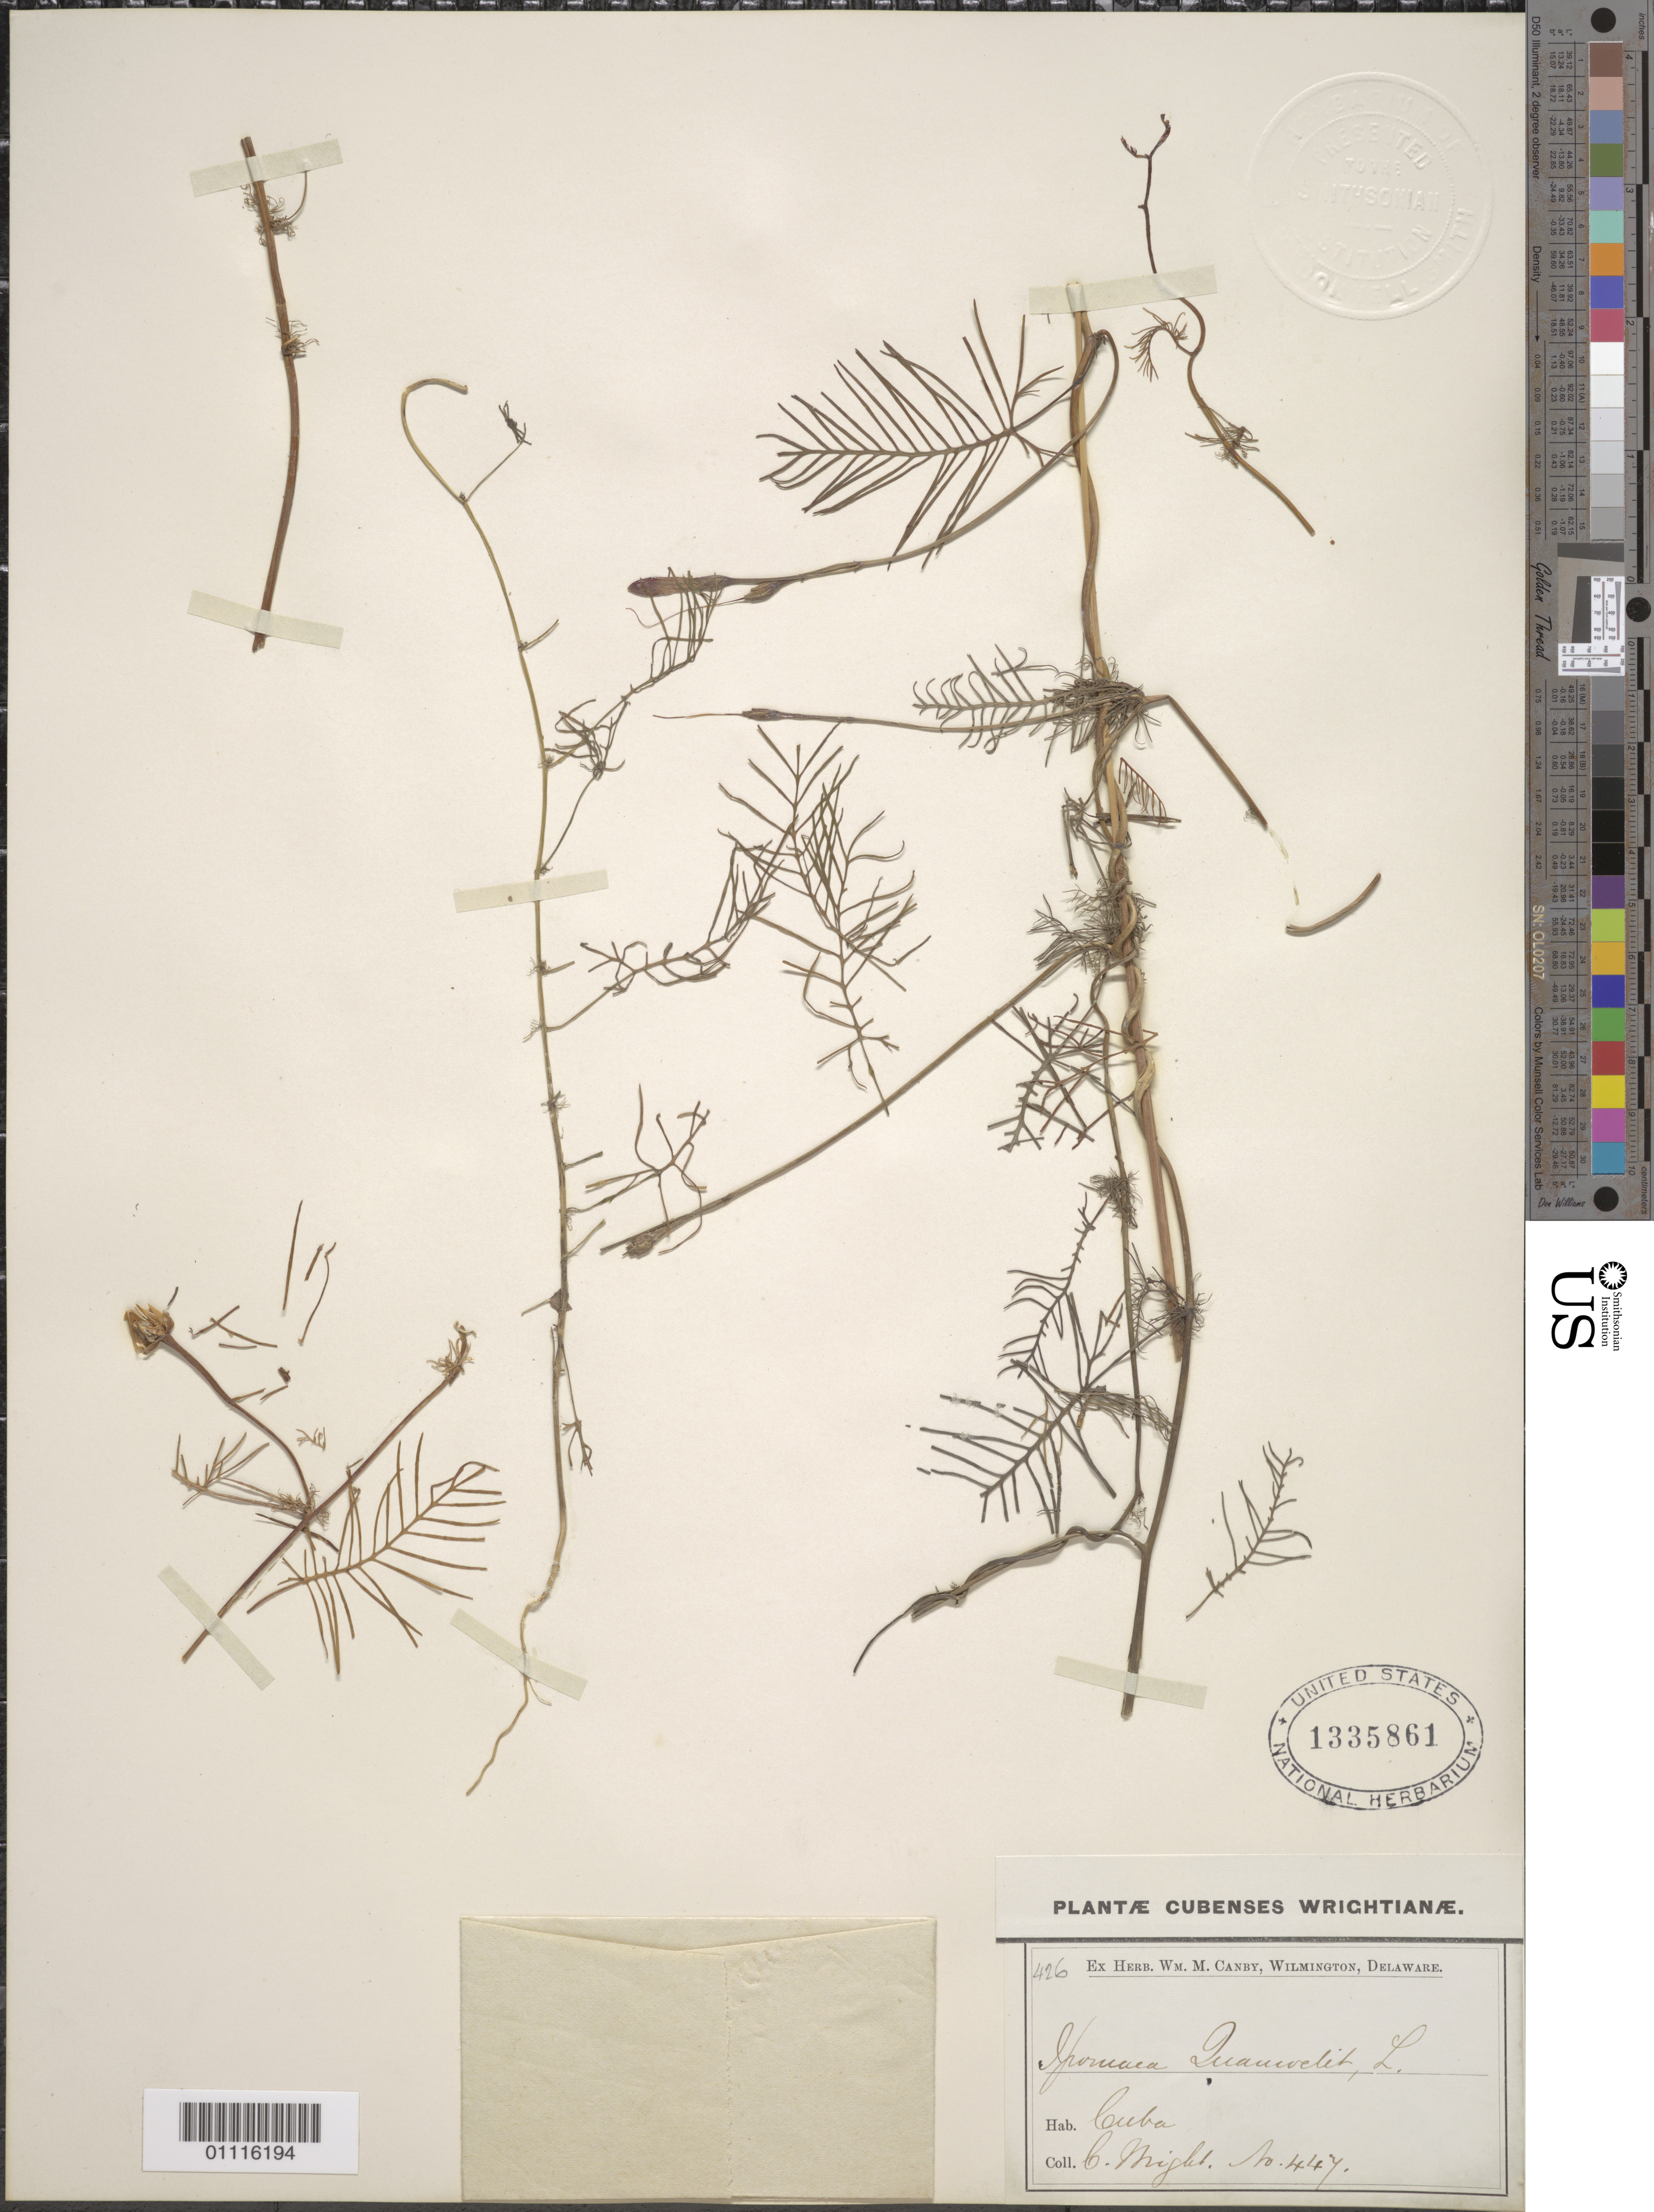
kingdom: Plantae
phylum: Tracheophyta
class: Magnoliopsida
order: Solanales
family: Convolvulaceae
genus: Ipomoea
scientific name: Ipomoea quamoclit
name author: L.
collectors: C. Wright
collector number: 447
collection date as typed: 1800 to 1899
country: Cuba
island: Cuba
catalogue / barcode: US 1335861